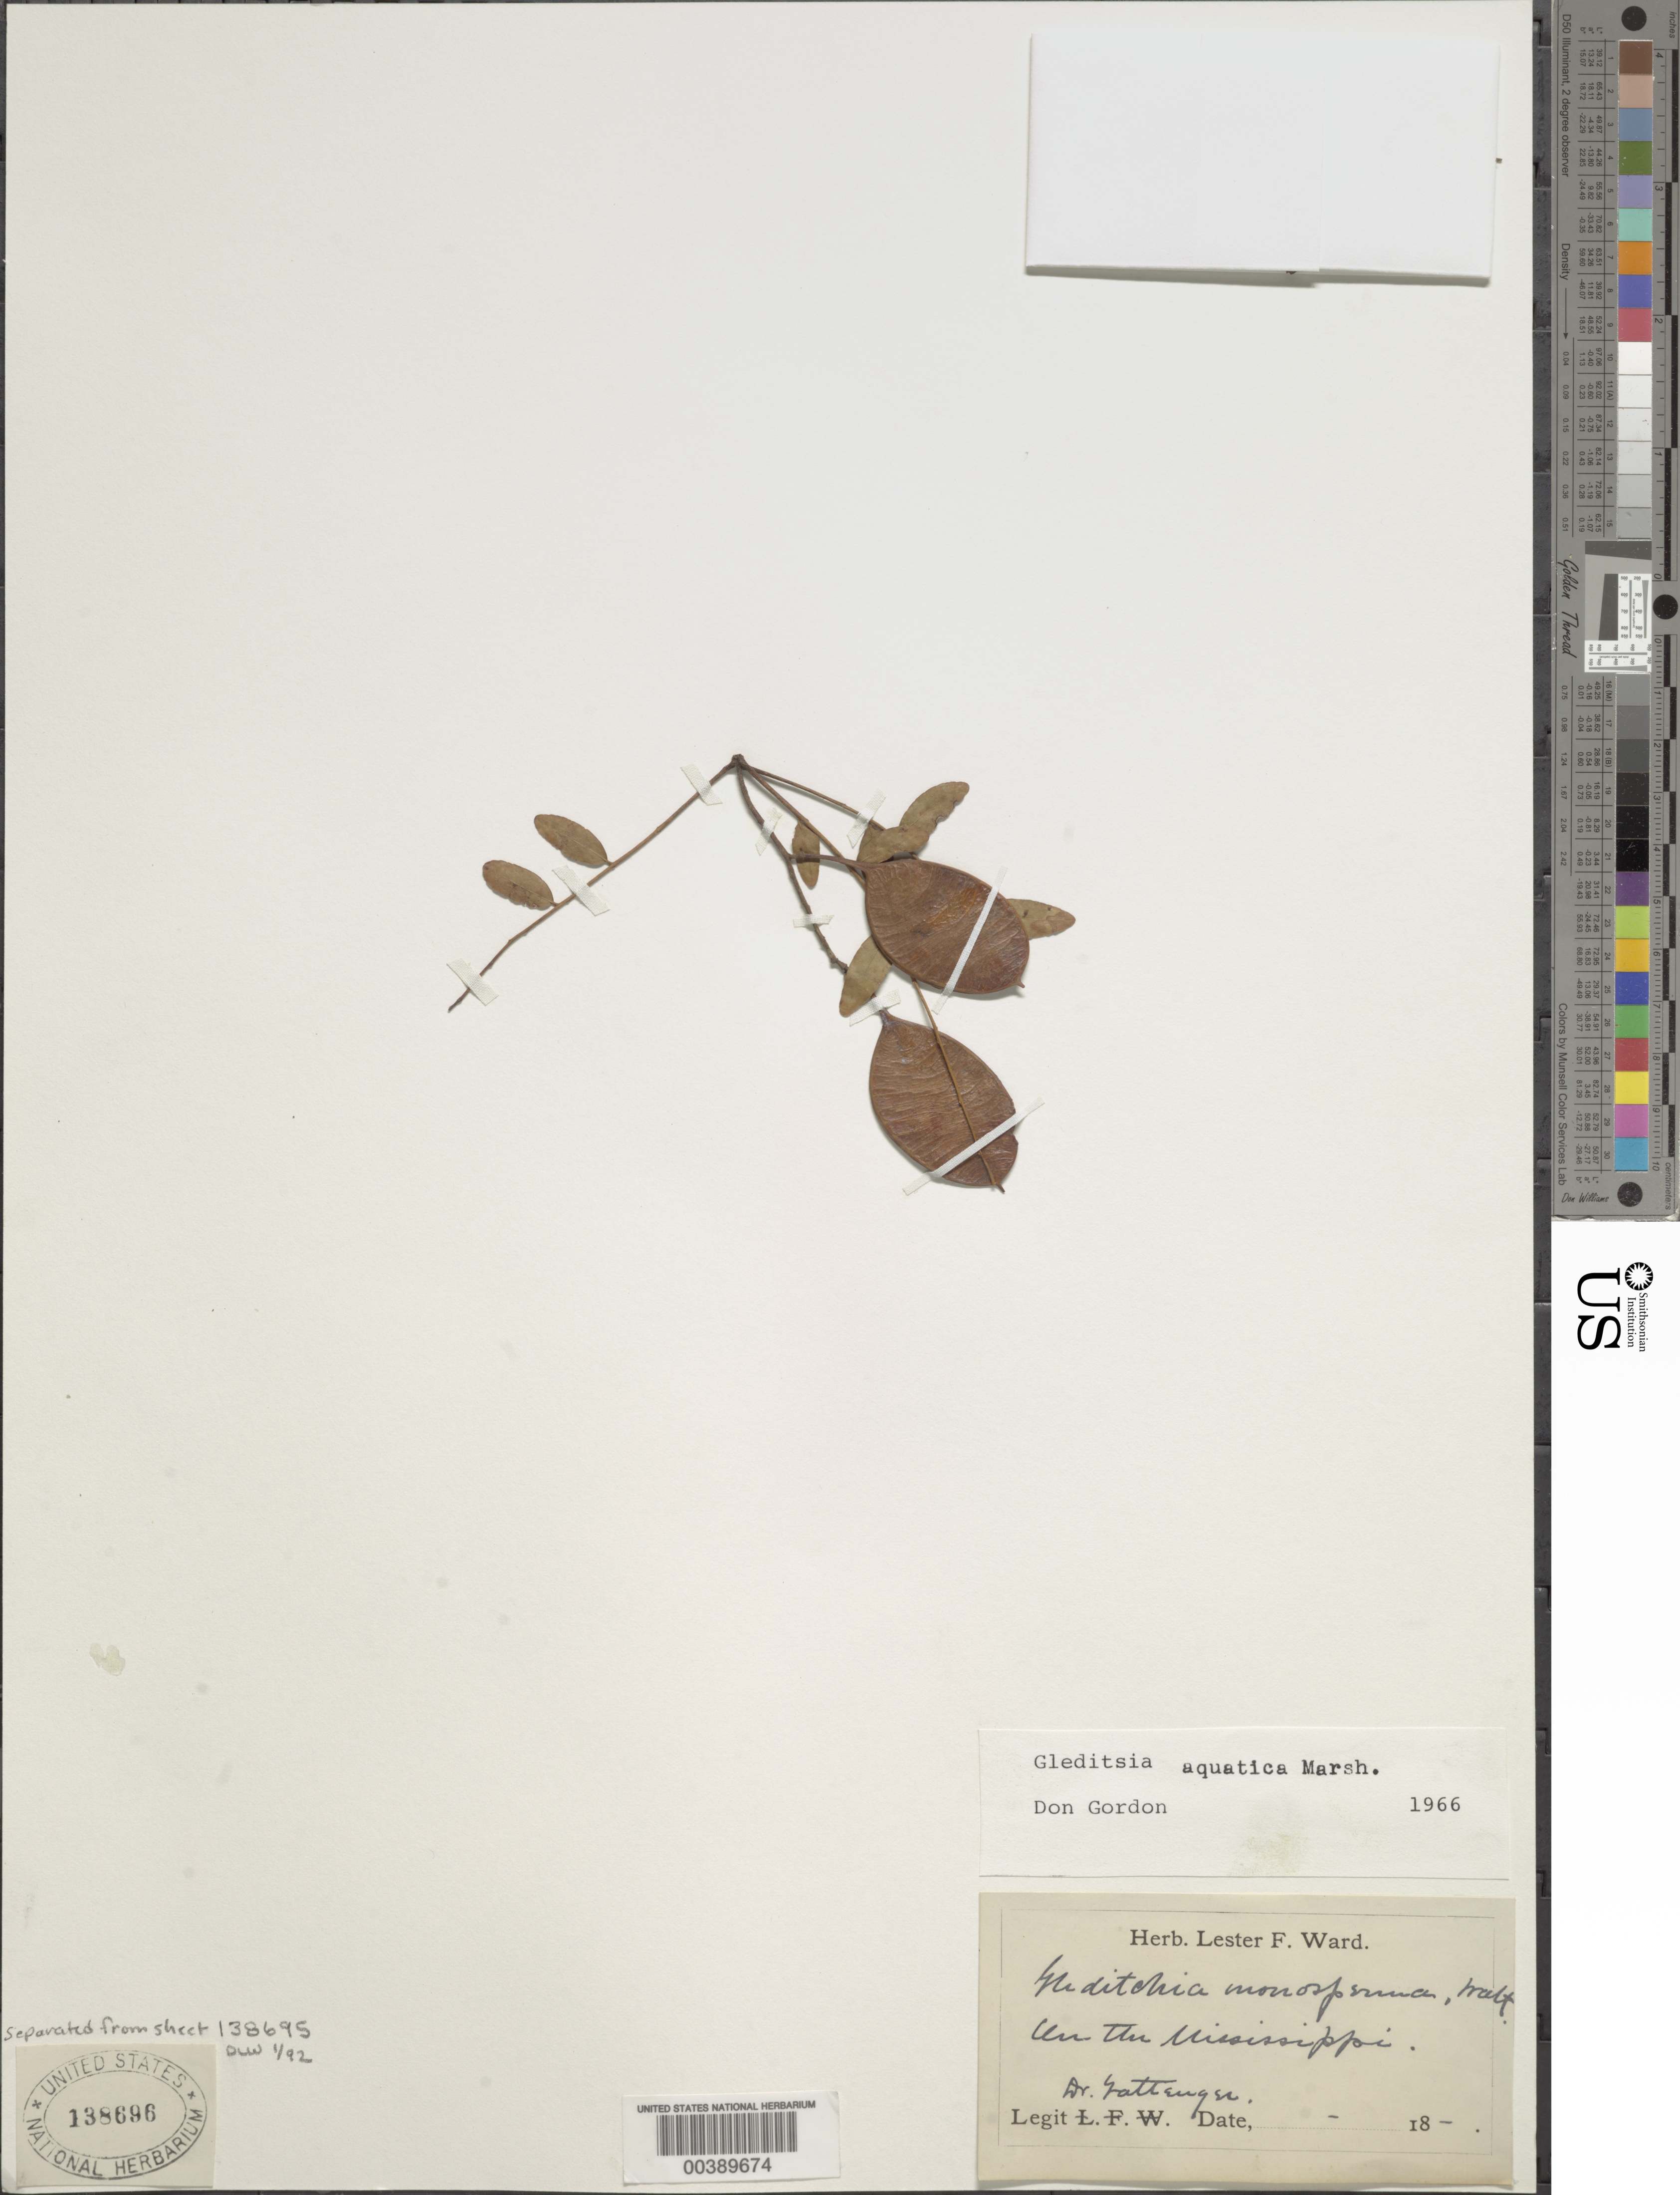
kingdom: Plantae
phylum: Tracheophyta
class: Magnoliopsida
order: Fabales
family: Fabaceae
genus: Gleditsia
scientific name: Gleditsia aquatica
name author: Marshall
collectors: A. Gattinger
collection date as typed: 18--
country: United States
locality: On the mississippi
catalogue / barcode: US 138696